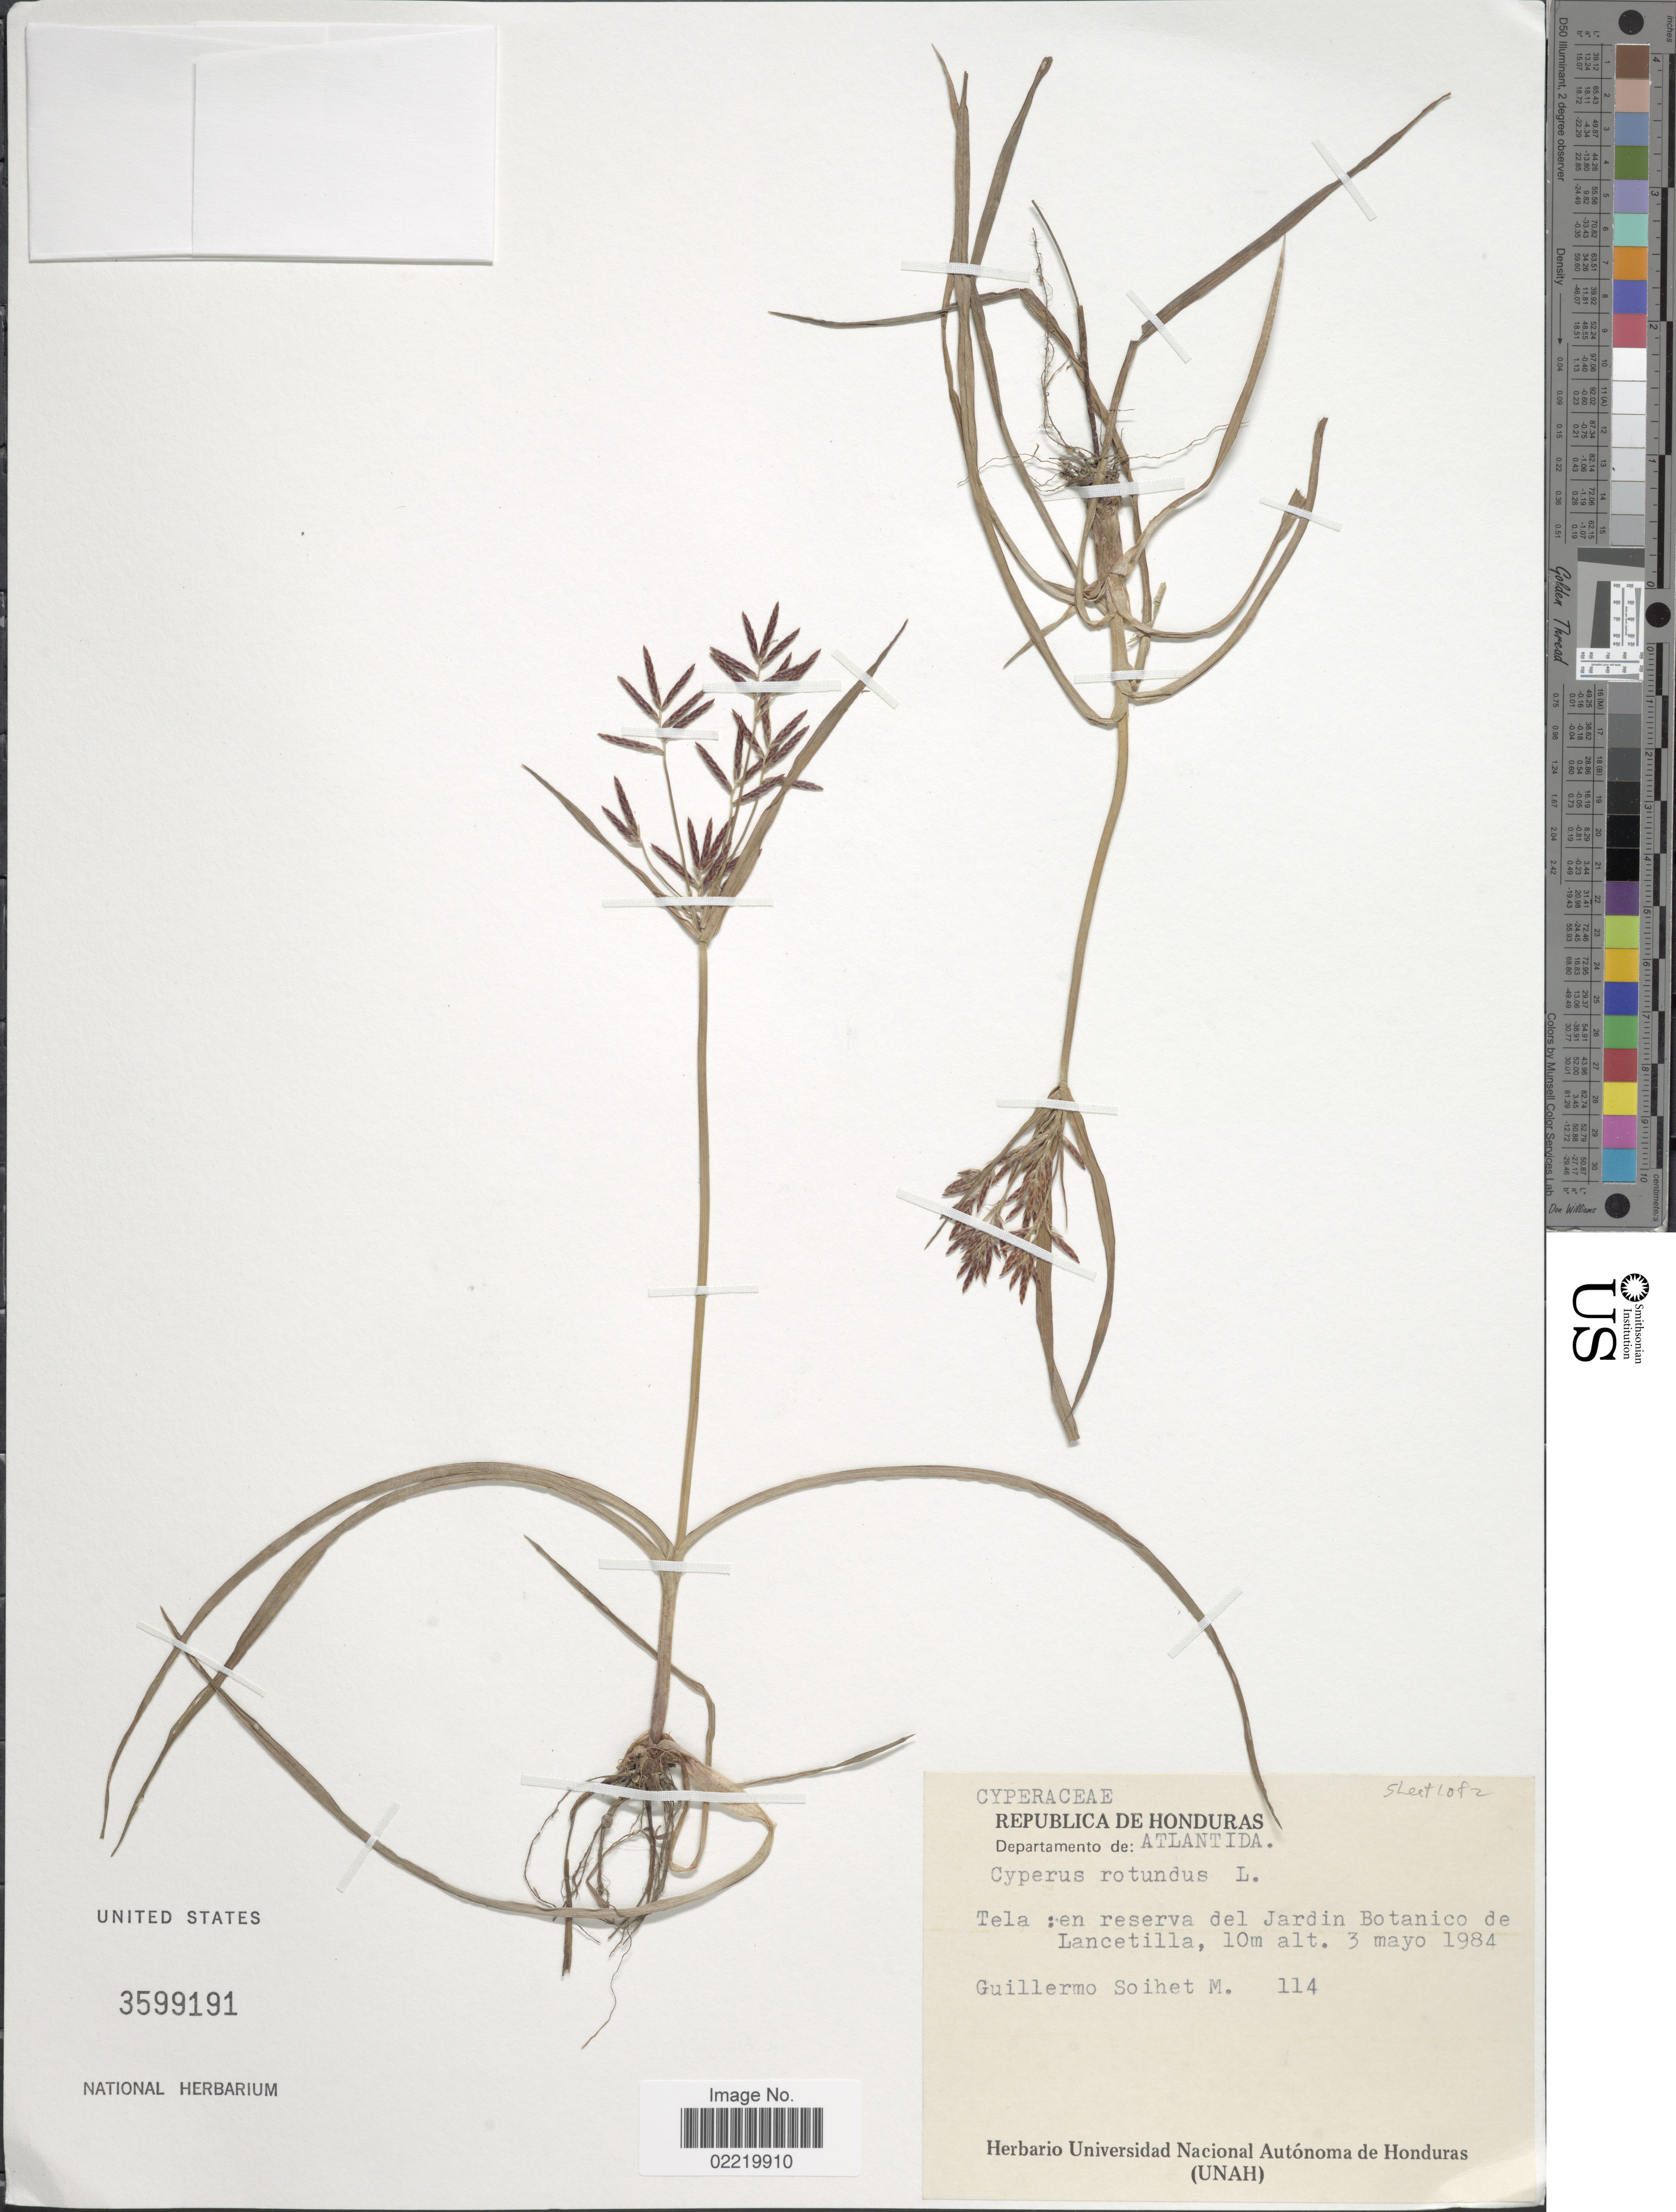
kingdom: Plantae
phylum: Tracheophyta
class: Liliopsida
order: Poales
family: Cyperaceae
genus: Cyperus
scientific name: Cyperus rotundus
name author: L.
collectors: G. Soihet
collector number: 114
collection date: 1984-05-03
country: Honduras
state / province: Atlántida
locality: Tela: en reserva del Jardin Botanico de Lancetilla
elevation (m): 10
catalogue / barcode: US 3599191